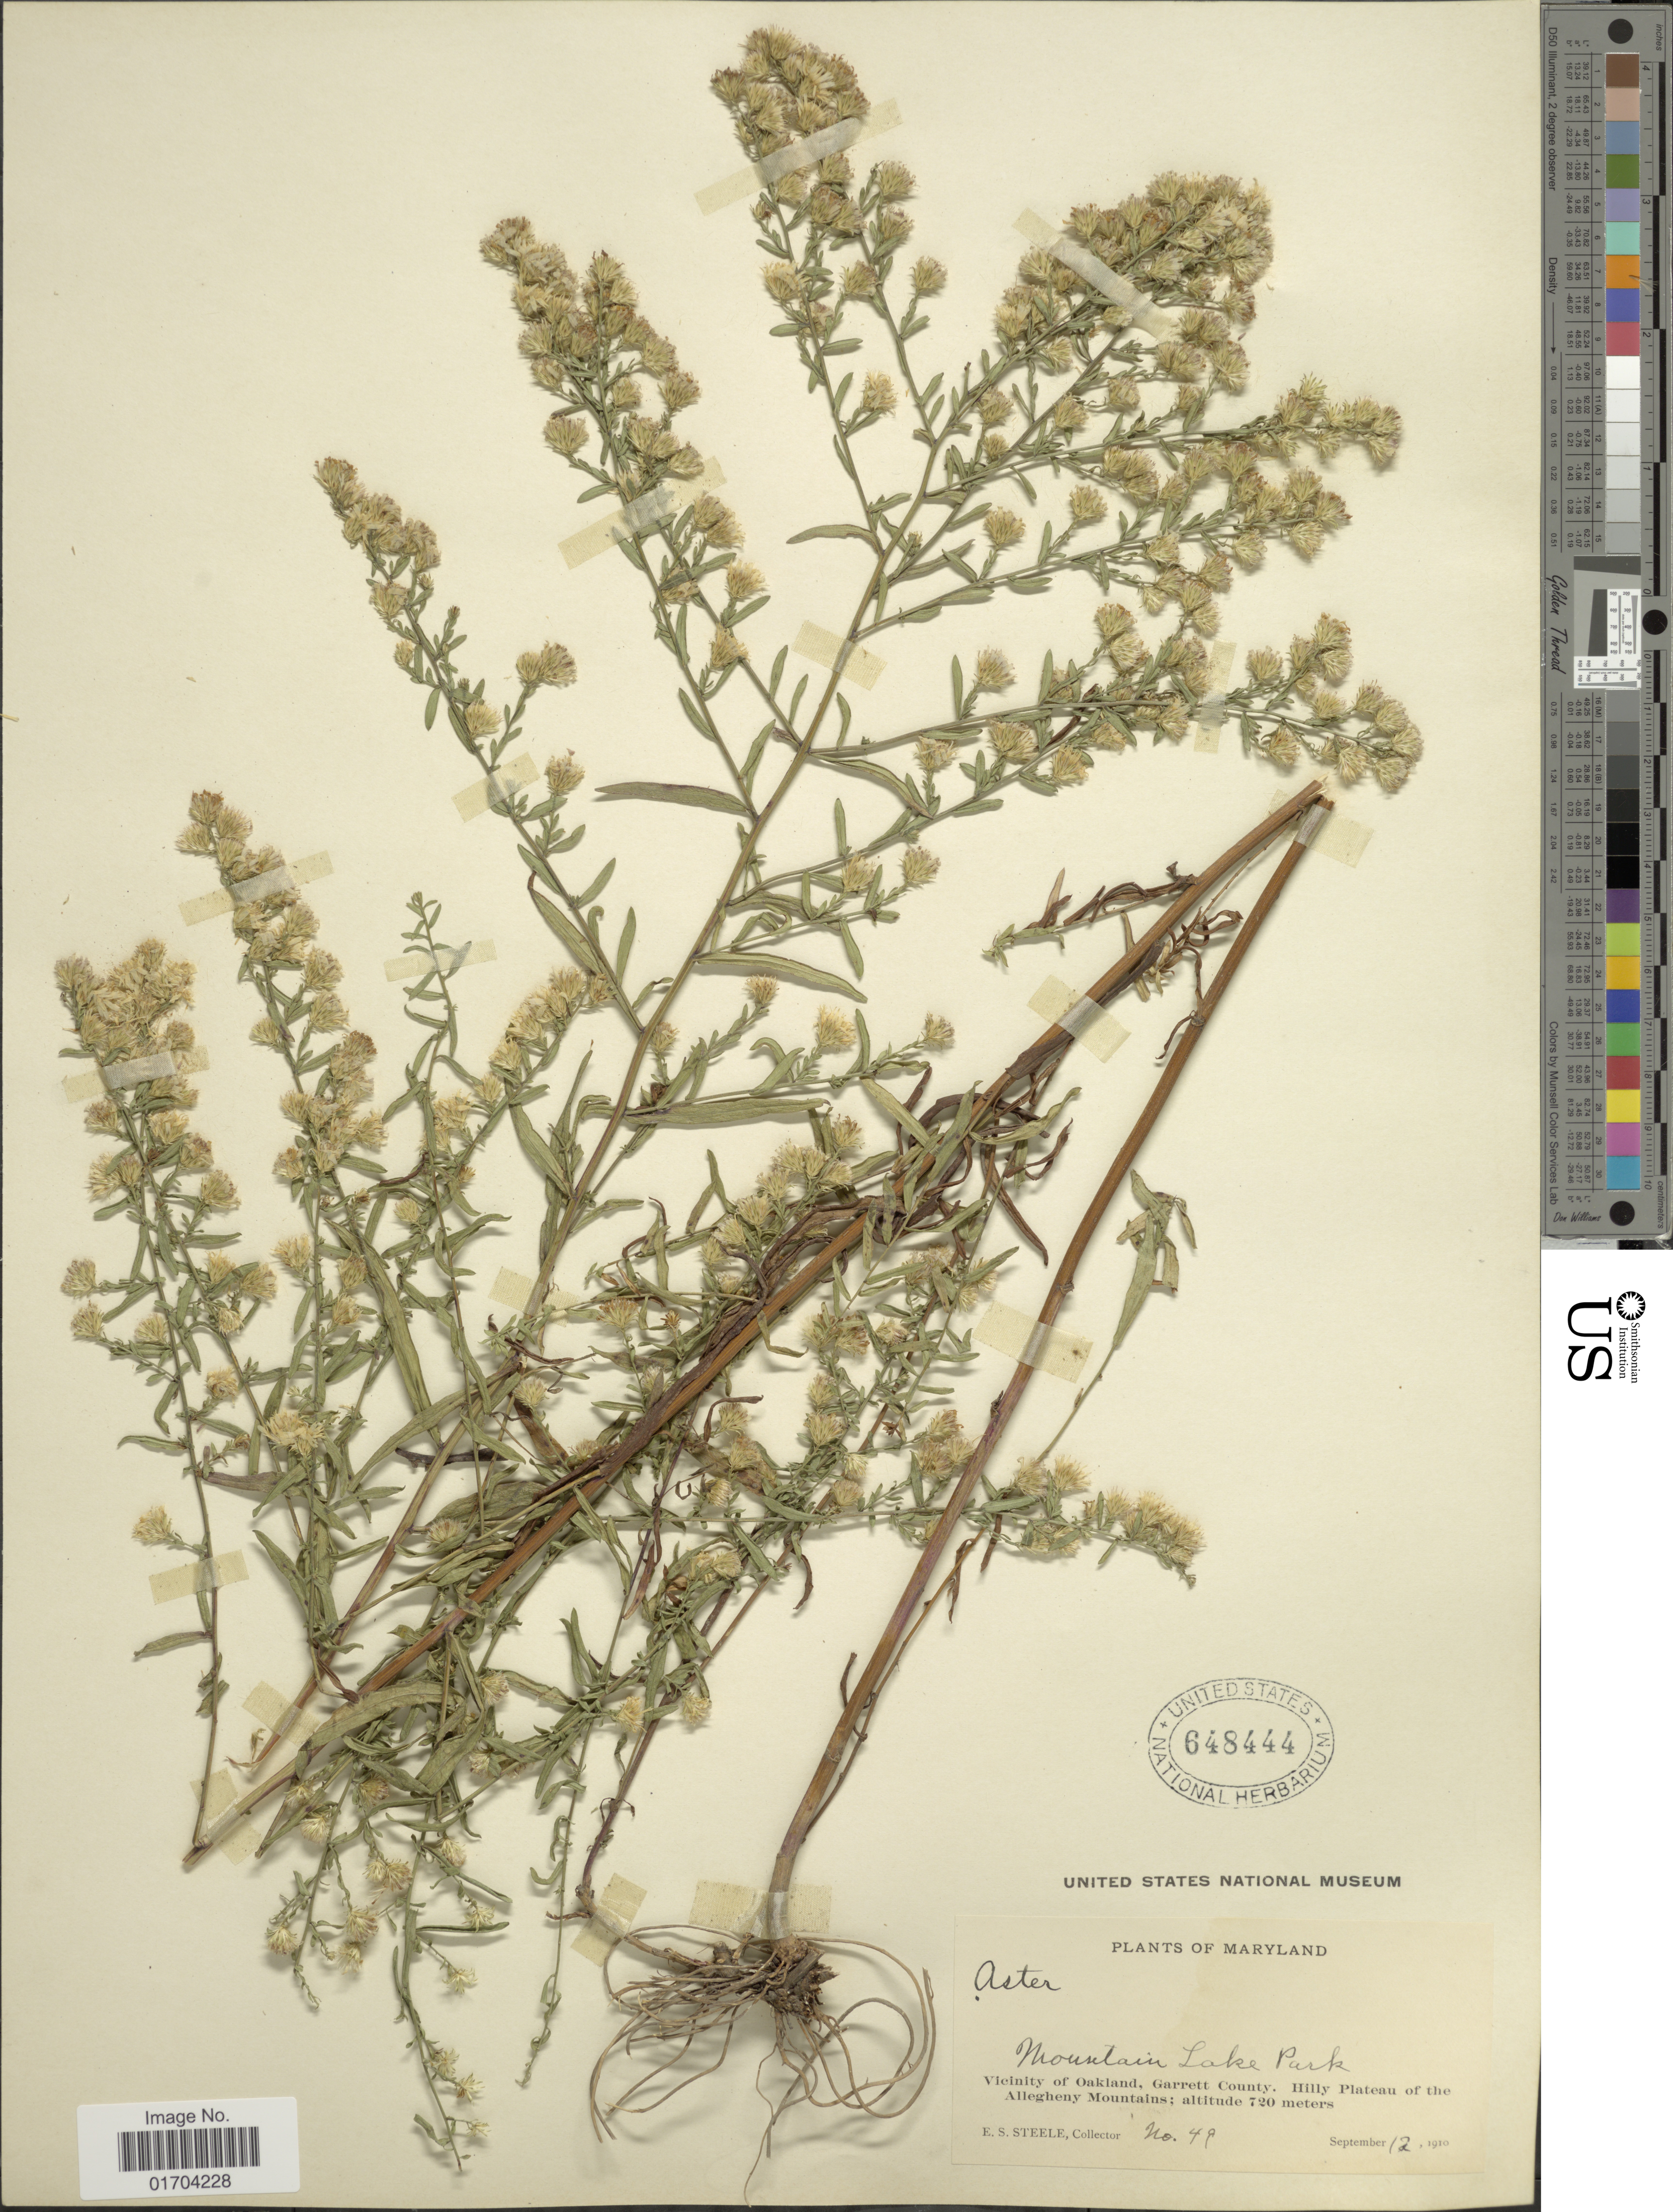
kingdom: Plantae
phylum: Tracheophyta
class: Magnoliopsida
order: Asterales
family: Asteraceae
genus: Symphyotrichum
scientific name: Symphyotrichum sp.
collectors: E. Steele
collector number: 49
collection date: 1910-09-12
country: United States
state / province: Maryland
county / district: Garrett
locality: Mountain Lake Park, Vicinity of Oakland, Garrett County. Hilly Plateau of the Allegheny Mountains.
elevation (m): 720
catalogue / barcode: US 648444